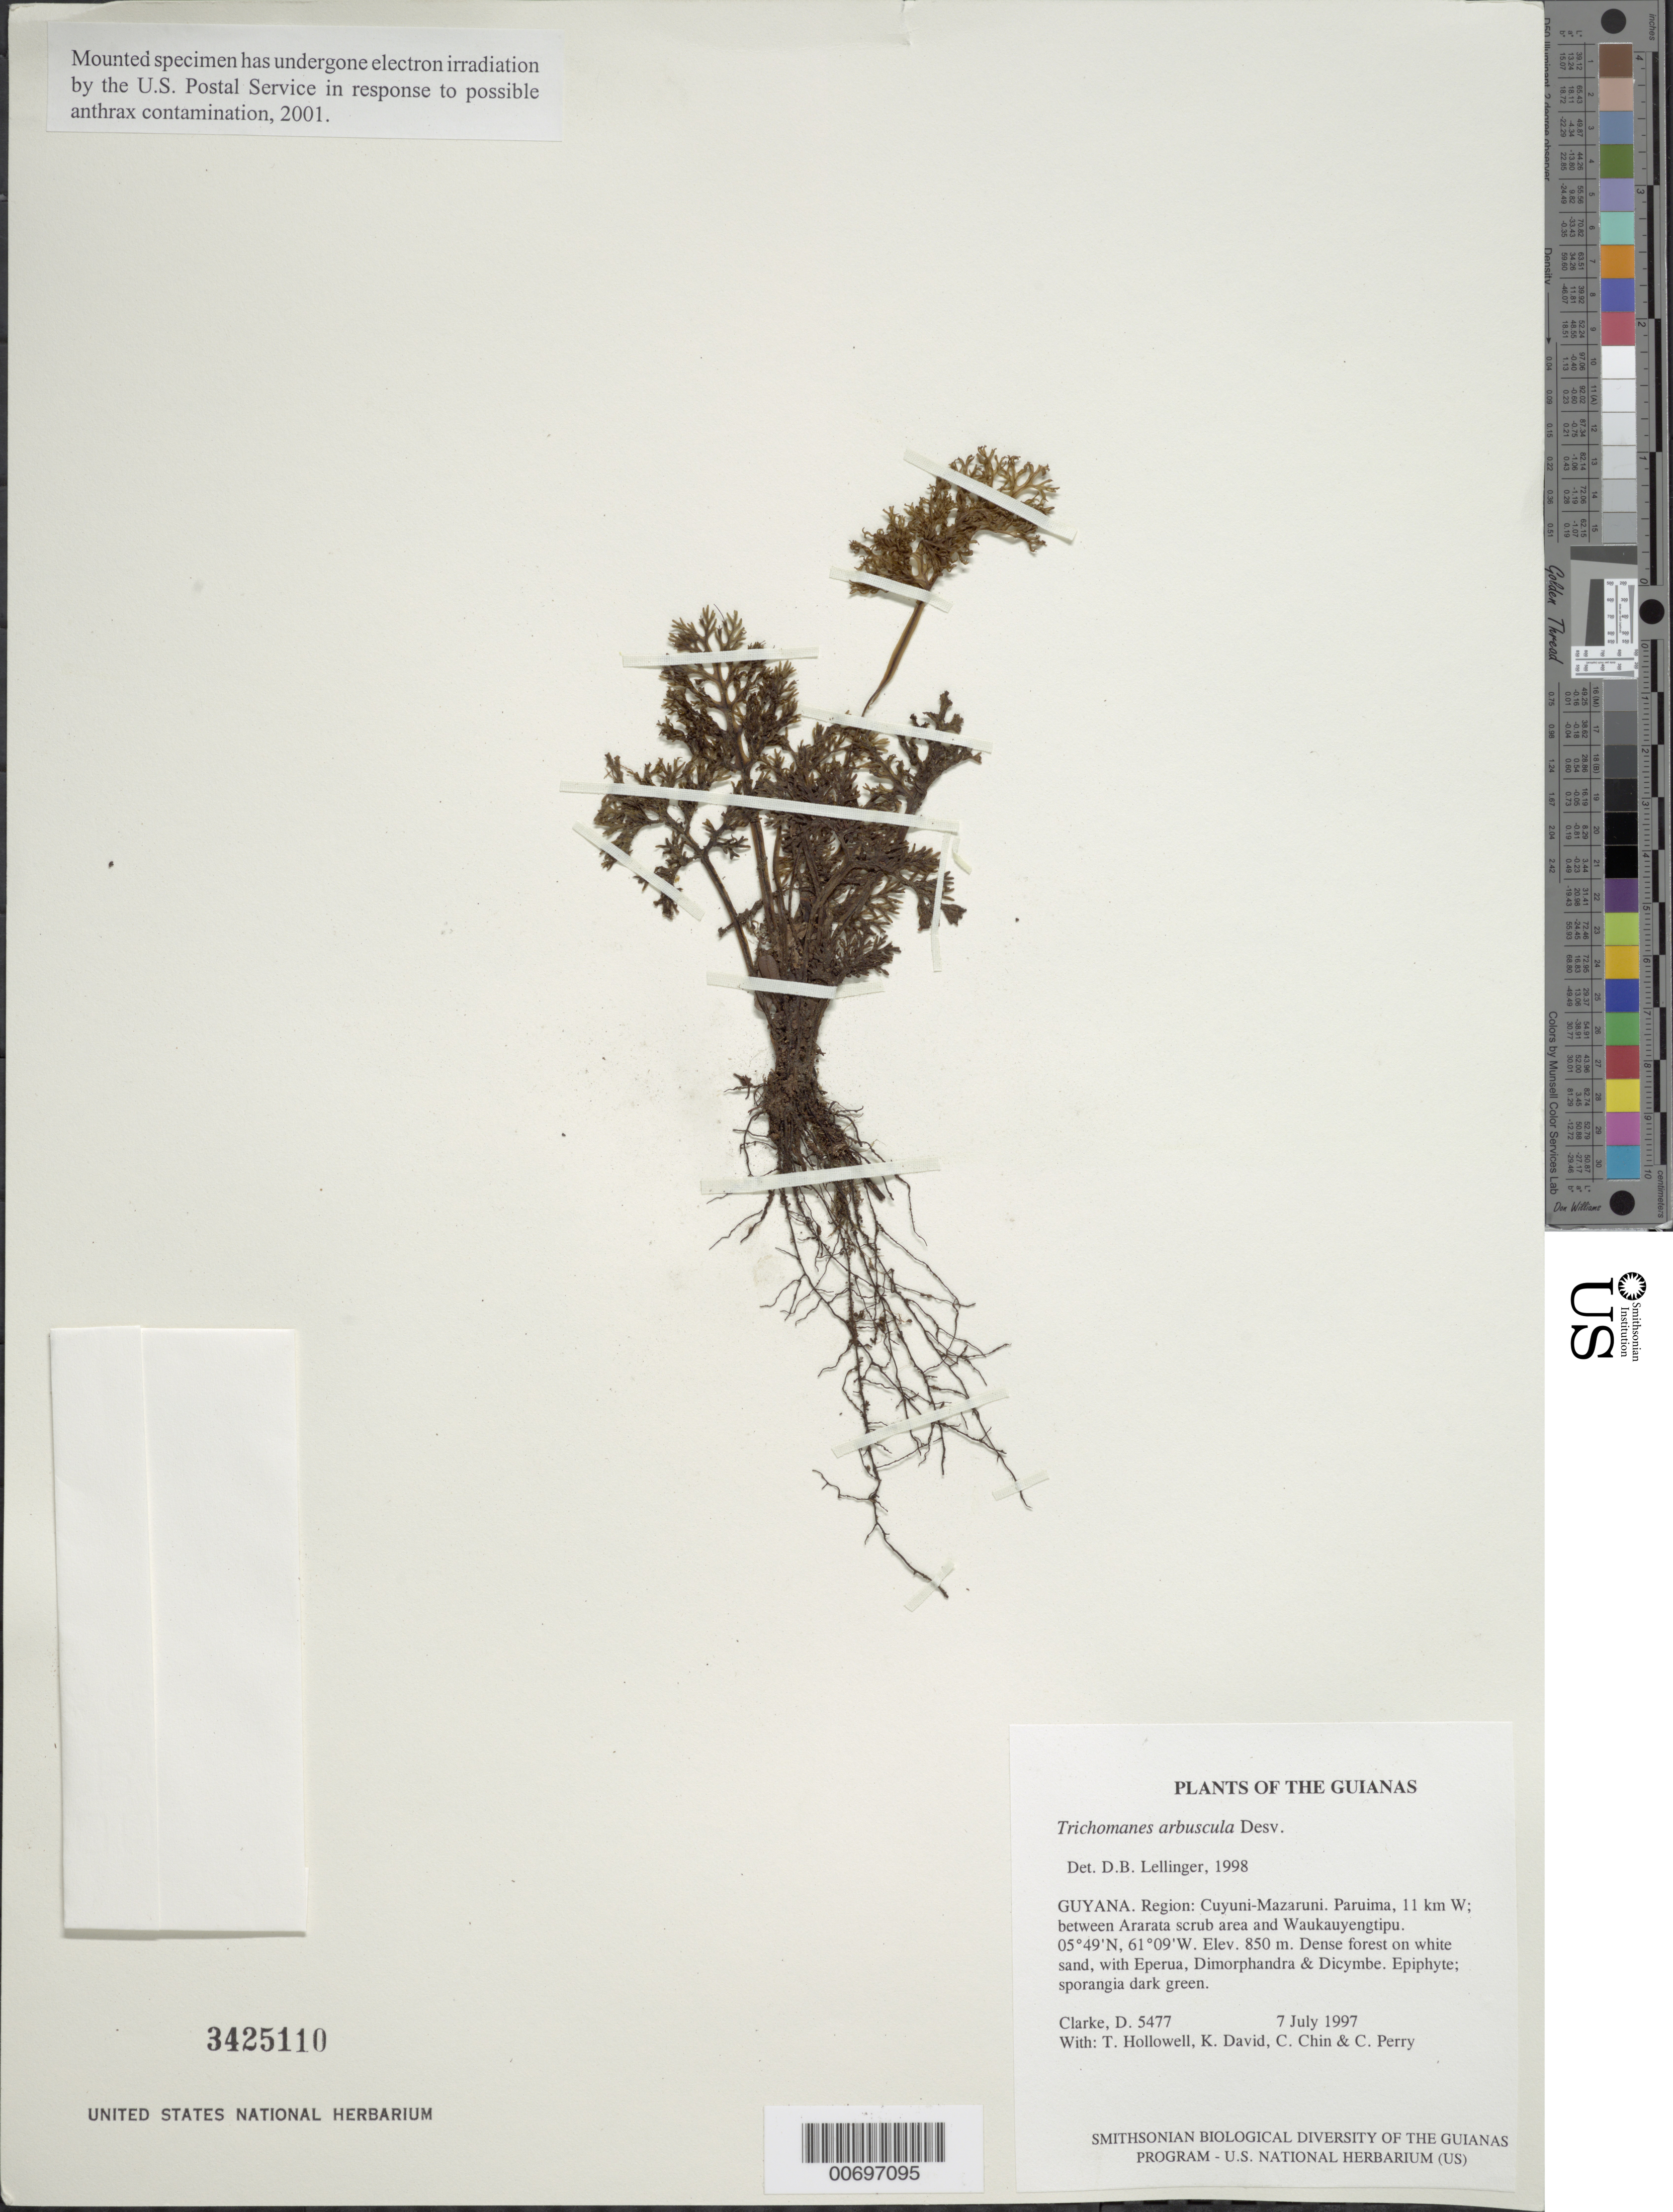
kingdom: Plantae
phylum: Tracheophyta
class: Polypodiopsida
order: Hymenophyllales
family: Hymenophyllaceae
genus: Trichomanes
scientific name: Trichomanes arbuscula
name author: Desv.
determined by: Lellinger, David B., (BOT), Smithsonian Institution - National Museum of Natural History (UNITED STATES)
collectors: H. D. Clarke, T. Hollowell, K. David, C. Chin & C. Perry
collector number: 5477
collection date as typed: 7 July 1997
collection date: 1997-07-07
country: Guyana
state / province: Cuyuni-Mazaruni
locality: Paruima, 11 km W; between Ararata scrub area and Waukauyengtipu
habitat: Dense forest on white sand, with Eperua, Dimorphandra & Dicymbe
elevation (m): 850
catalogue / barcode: US 3425110